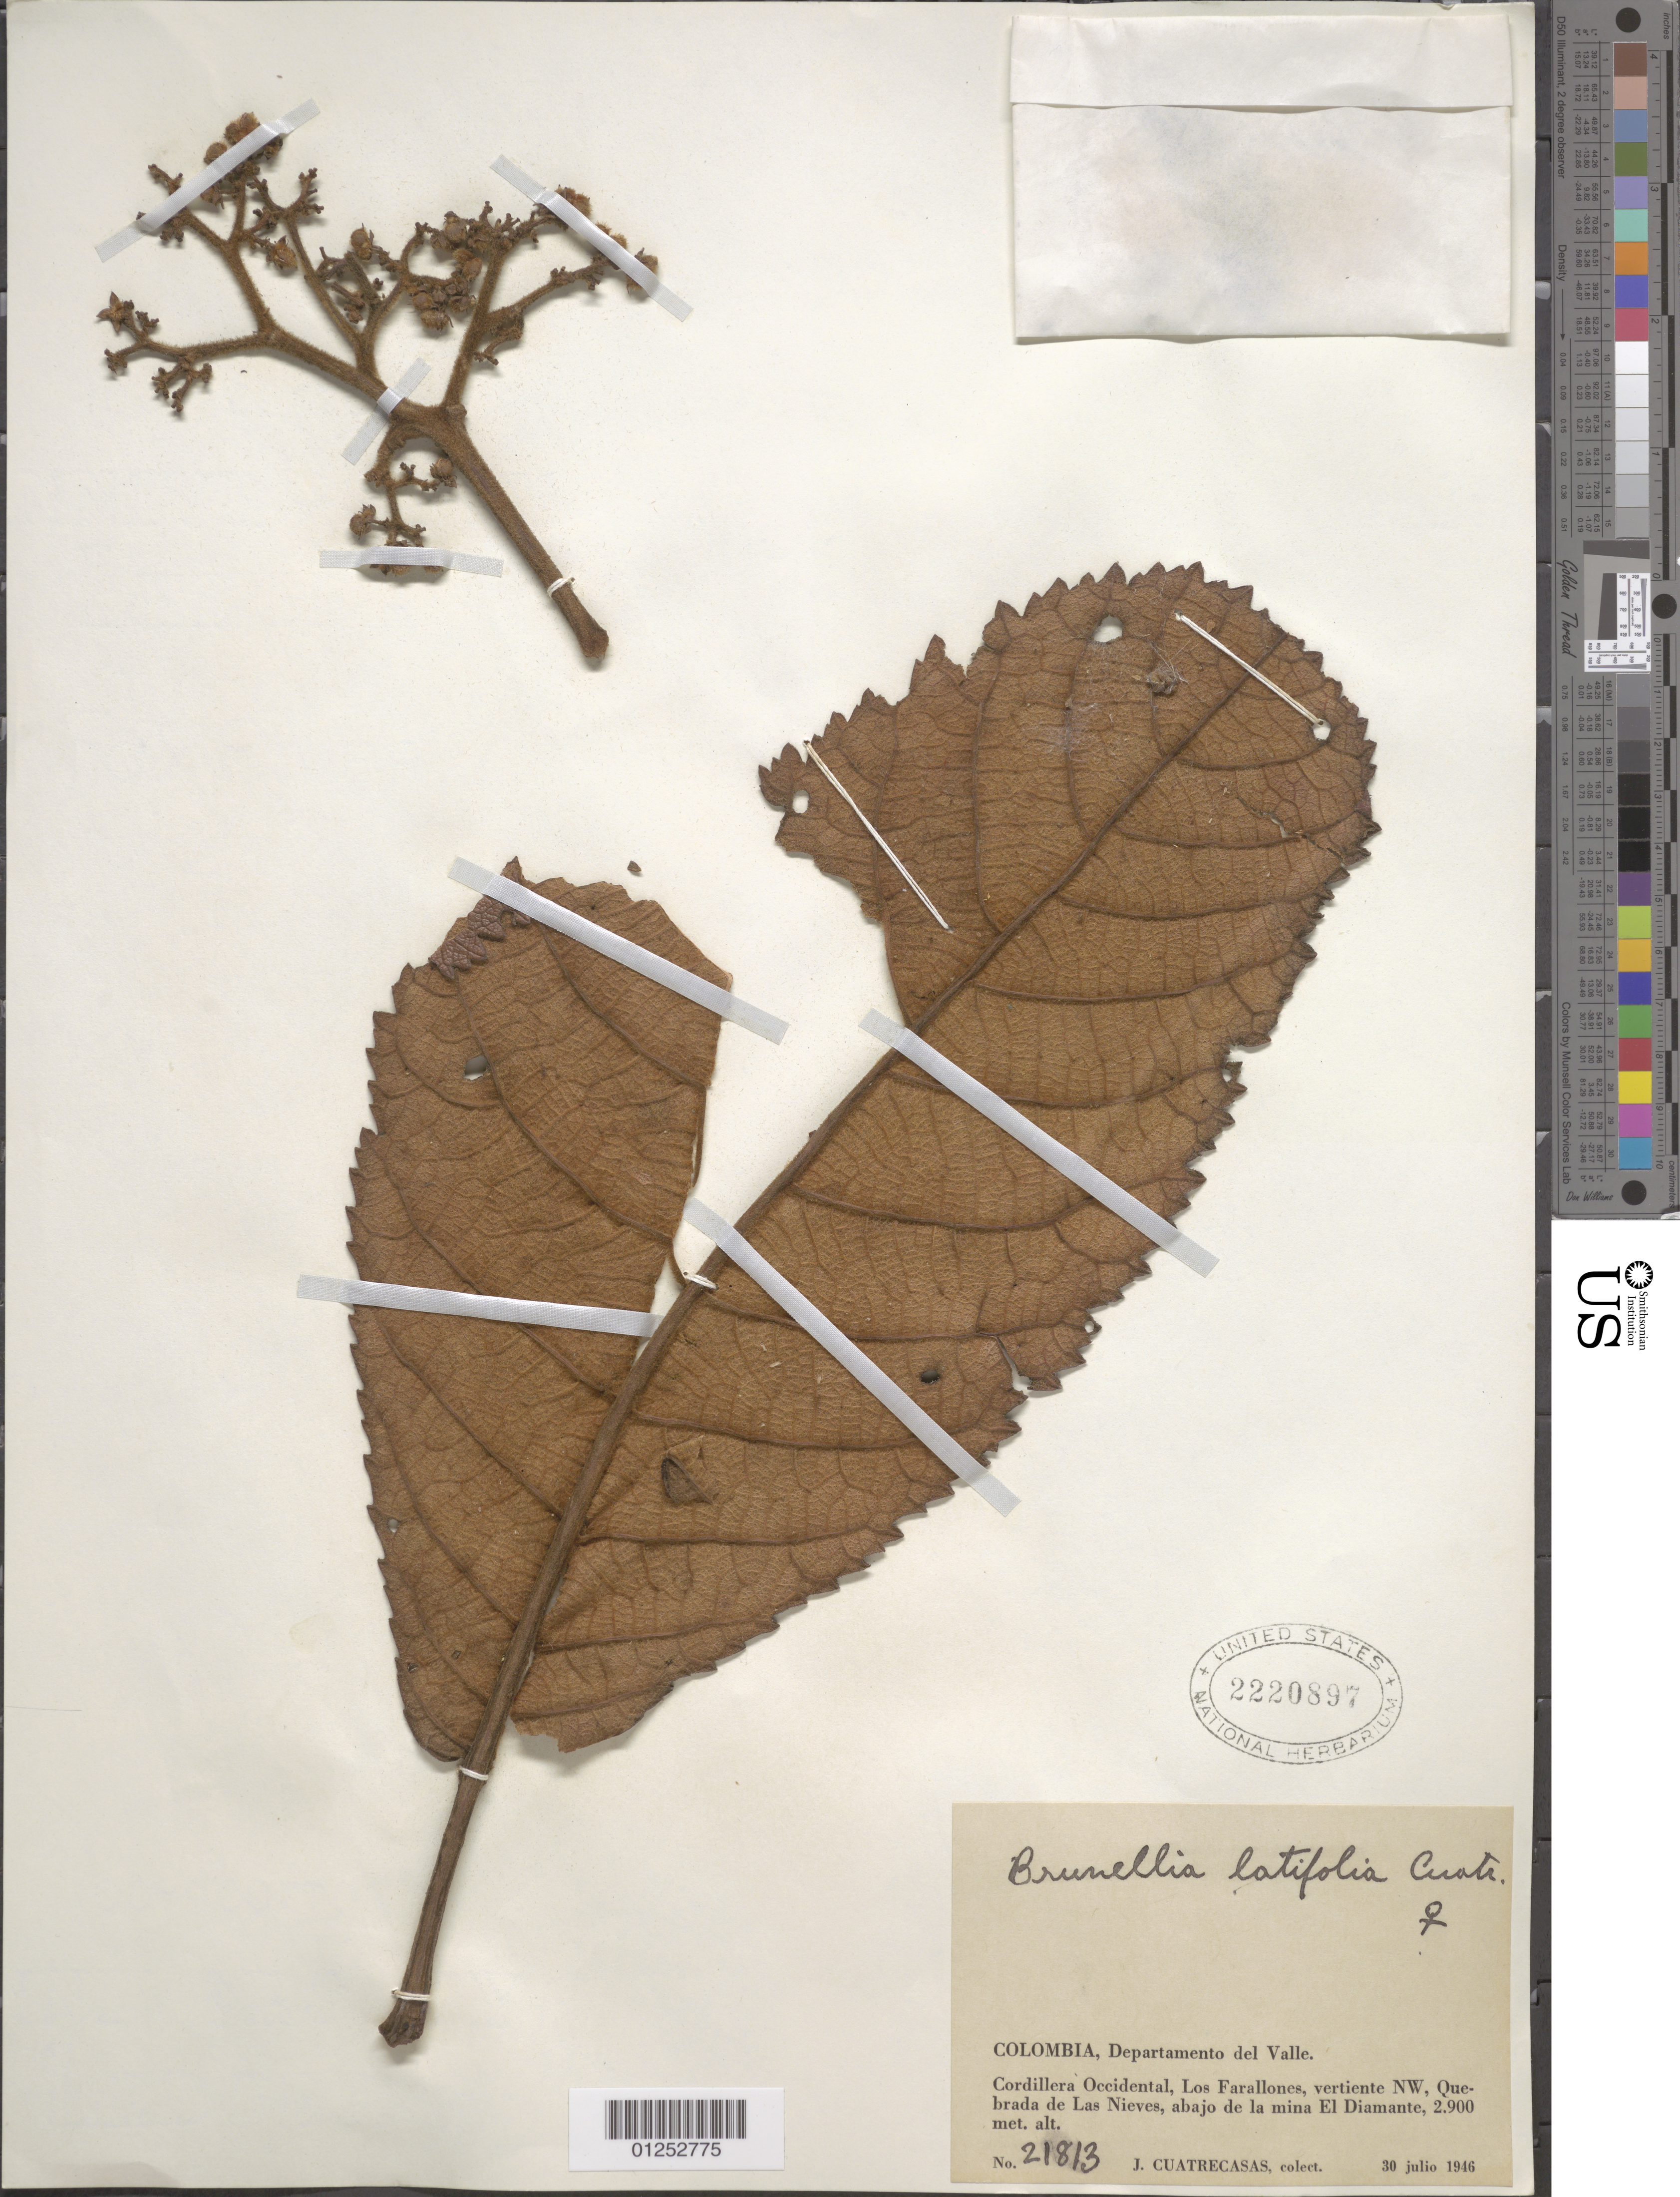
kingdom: Plantae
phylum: Tracheophyta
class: Magnoliopsida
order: Oxalidales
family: Brunelliaceae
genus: Brunellia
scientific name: Brunellia latifolia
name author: Cuatrec.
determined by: Cuatrecasas, J.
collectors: J. Cuatrecasas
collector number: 21813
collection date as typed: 30 Jul 1946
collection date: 1946-07-30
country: Colombia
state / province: Valle del Cauca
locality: Cordillera Occidental, Los Farallones, Vertiente NW, Quebrada de Las Nieves, Abajo de La Mina el Diamante.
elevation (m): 2900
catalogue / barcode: US 2220897